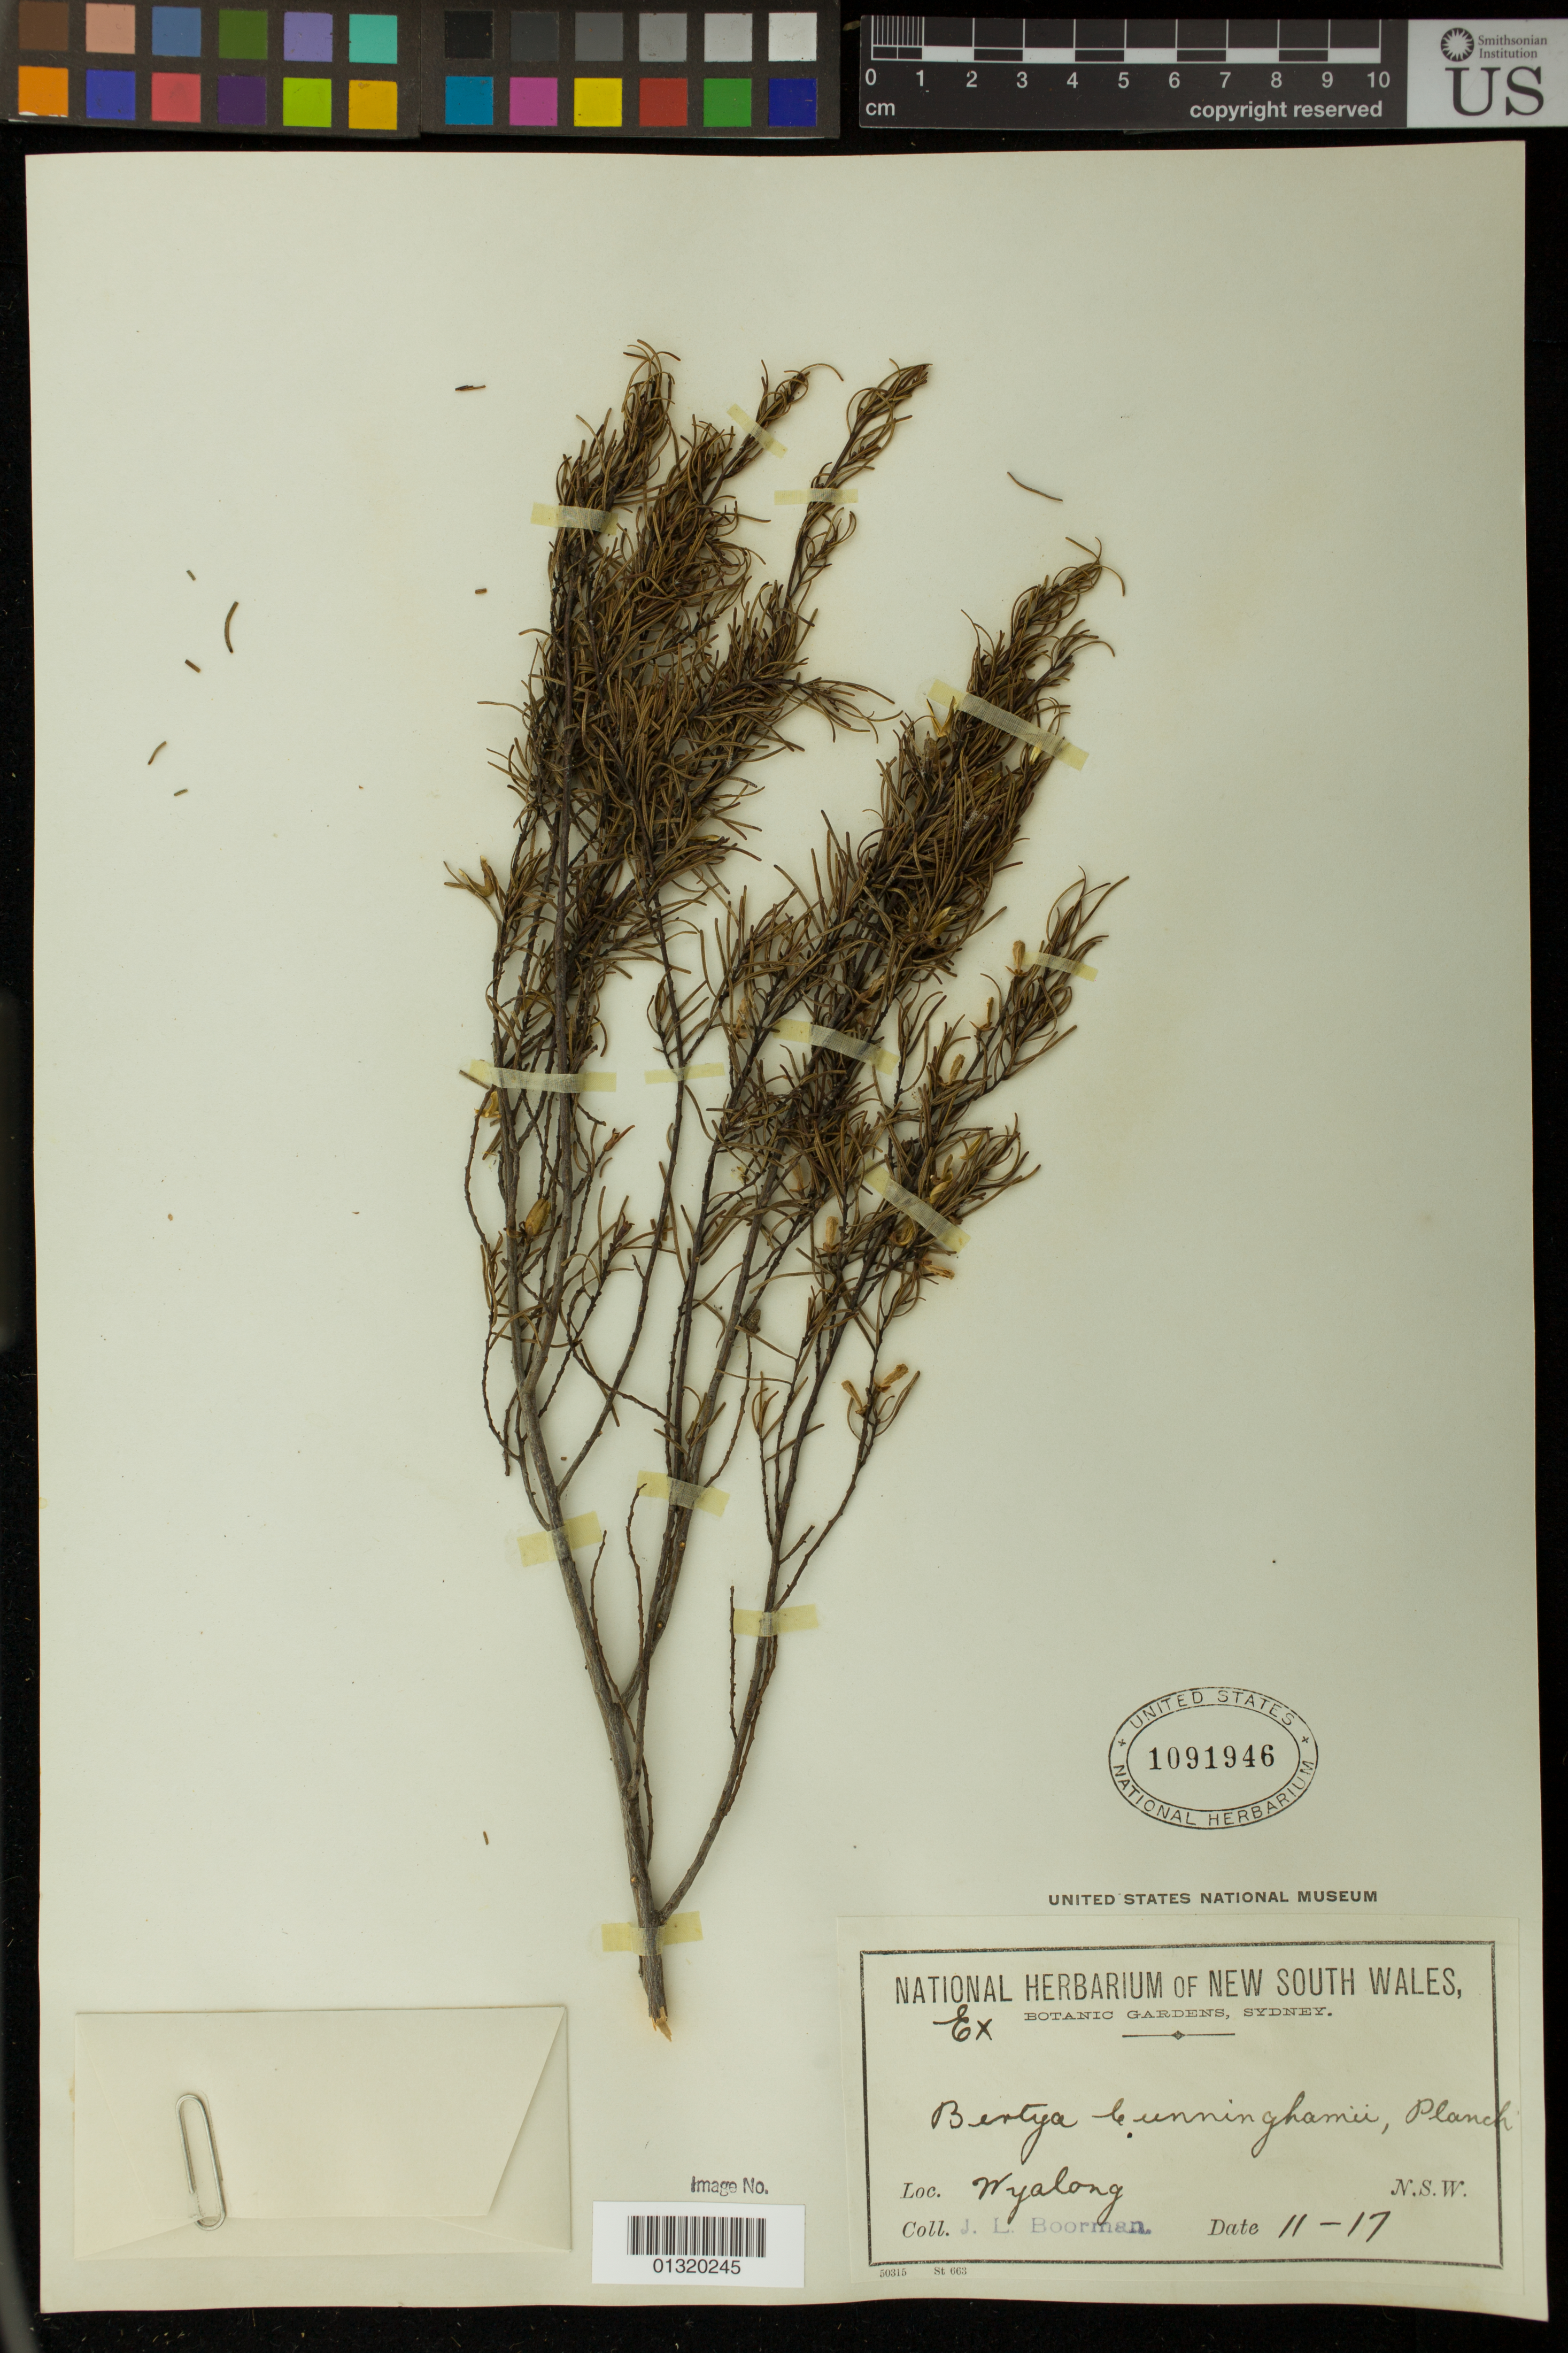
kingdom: Plantae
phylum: Tracheophyta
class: Magnoliopsida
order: Malpighiales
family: Euphorbiaceae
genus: Bertya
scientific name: Bertya cunninghamii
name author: Planch.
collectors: J. Boorman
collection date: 1917-11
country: Australia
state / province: New South Wales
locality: Wyalong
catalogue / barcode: US 1091946